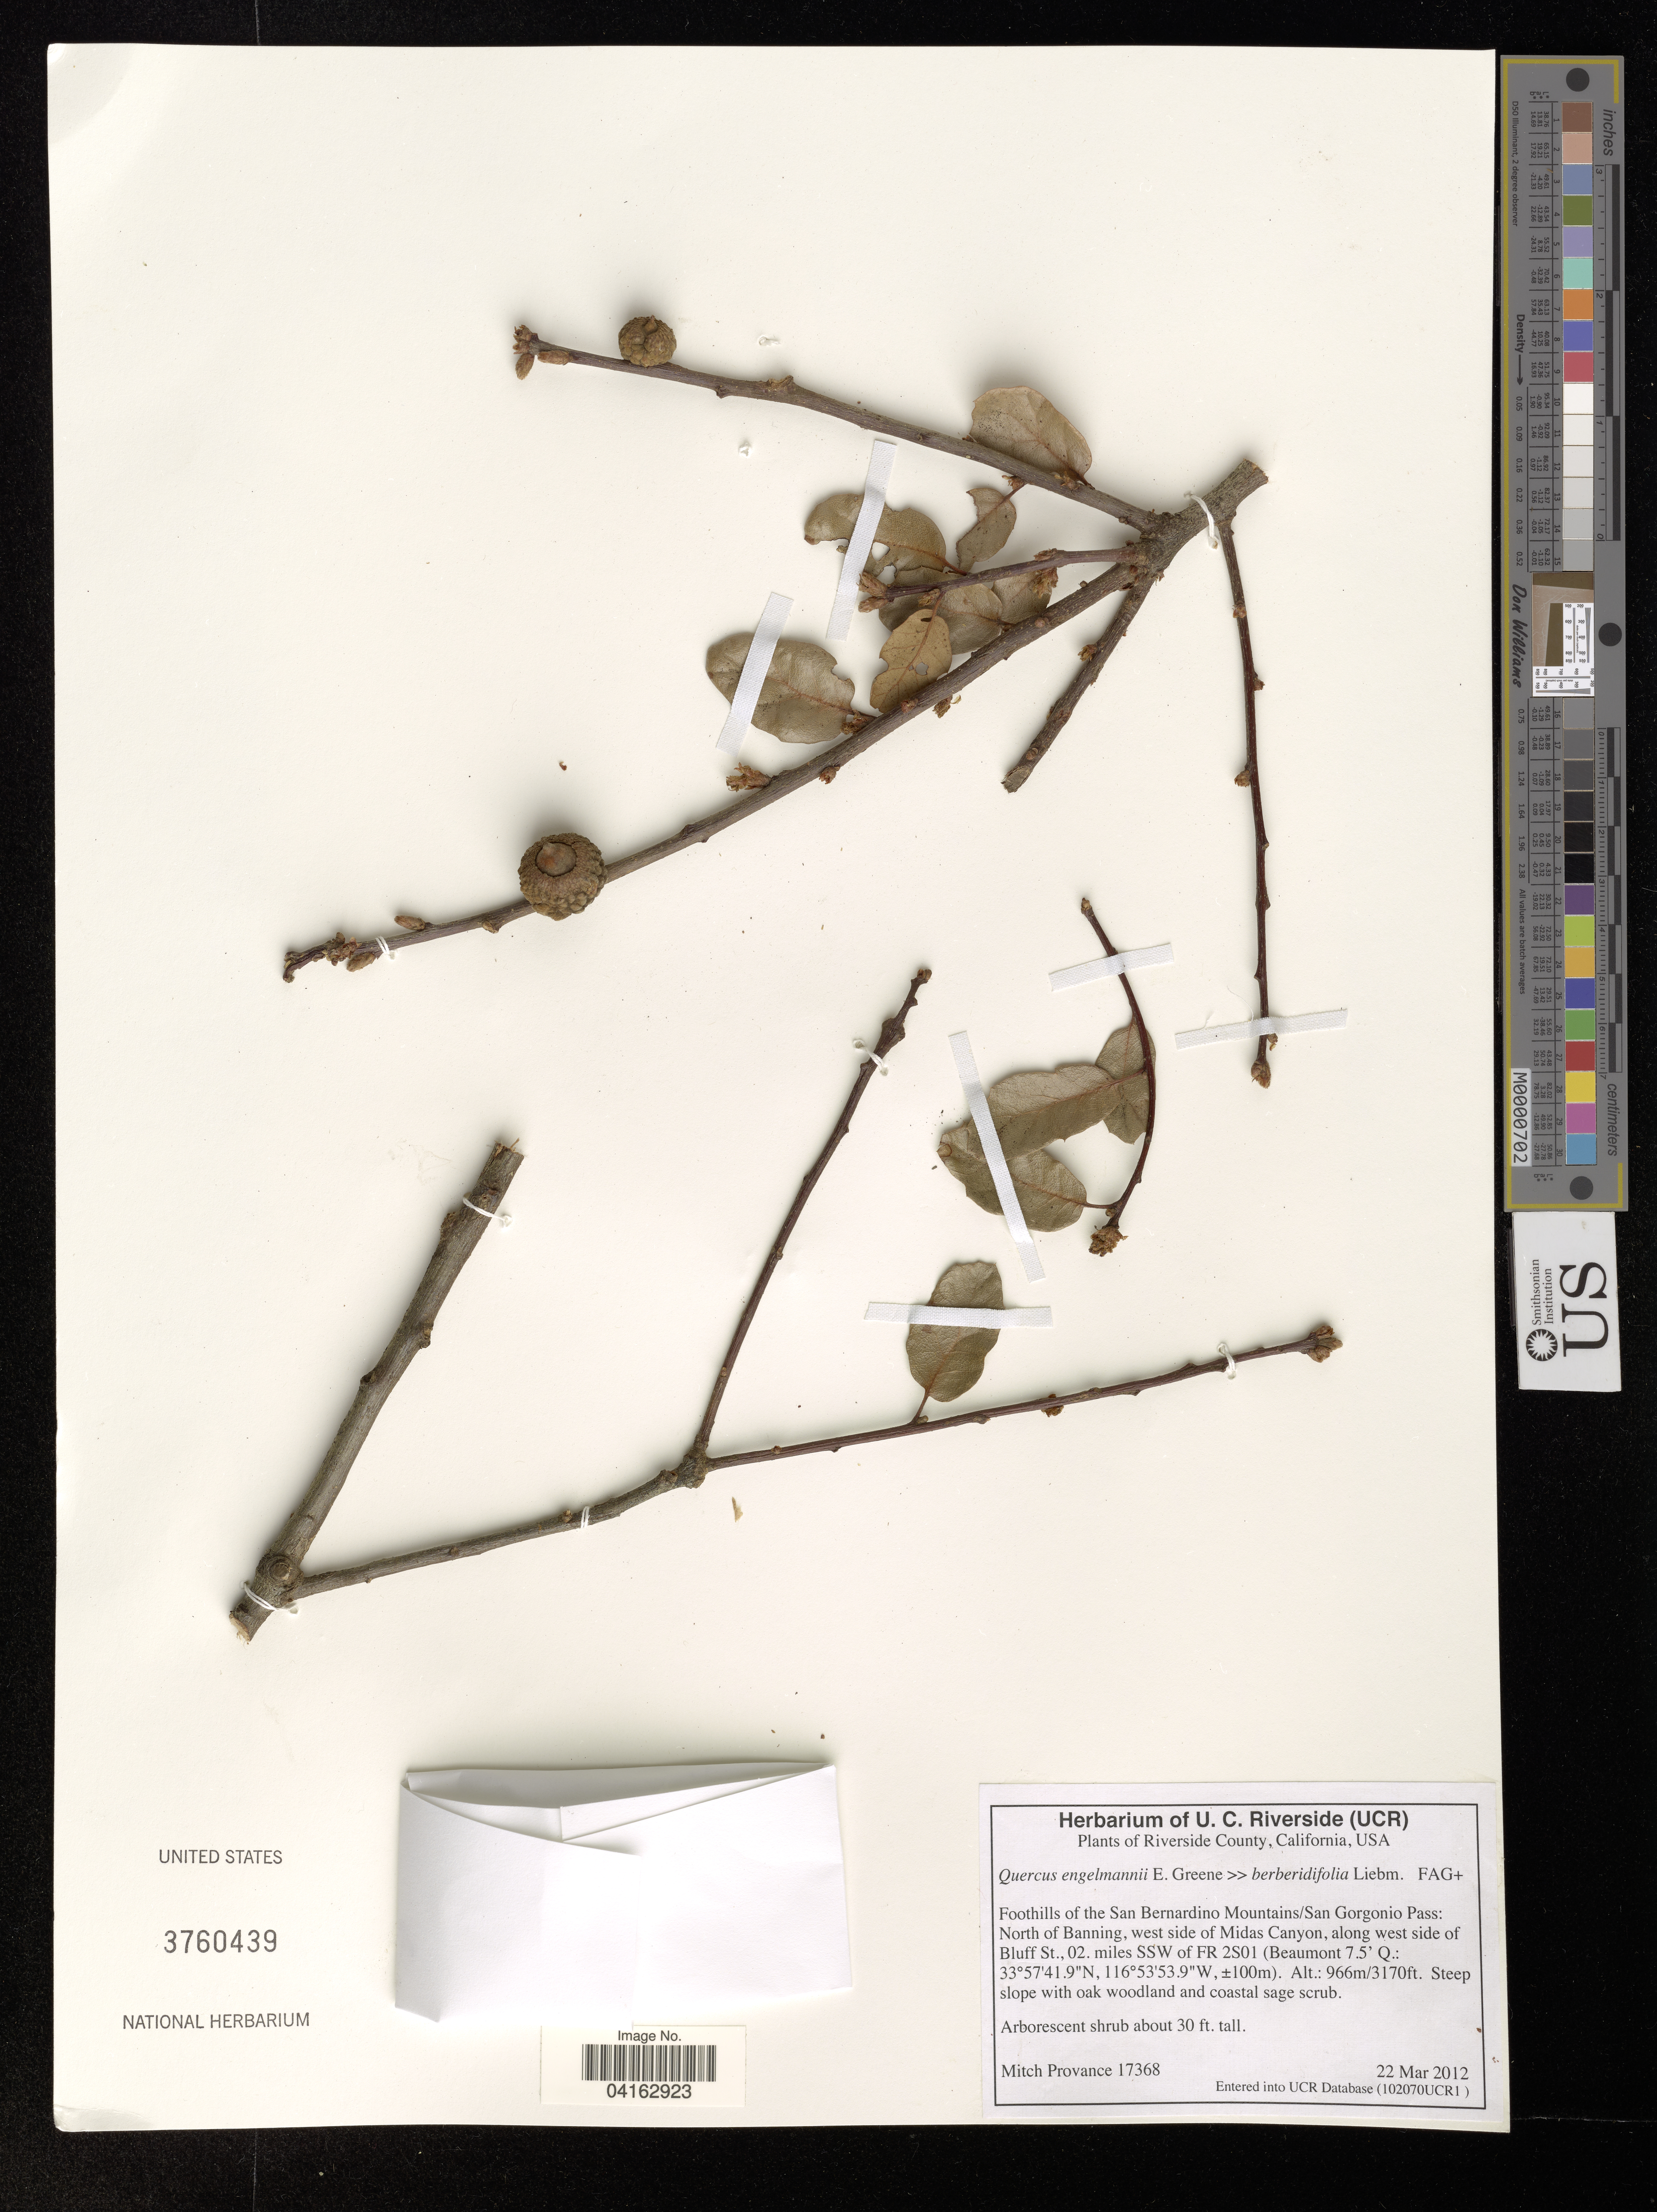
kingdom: Plantae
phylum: Tracheophyta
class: Magnoliopsida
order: Fagales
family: Fagaceae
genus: Quercus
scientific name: Quercus engelmannii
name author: Greene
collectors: M. Provance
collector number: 17368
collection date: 2012-03-22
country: United States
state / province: California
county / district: Riverside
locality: Riverside County. Foothills of the San Bernardino Mountains/ San Gorgonio Pass: North of Banning, west side of Midas Canyon, along west side of Bluff St., 02. miles SSW of FR 2S01.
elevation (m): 966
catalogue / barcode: US 3760439